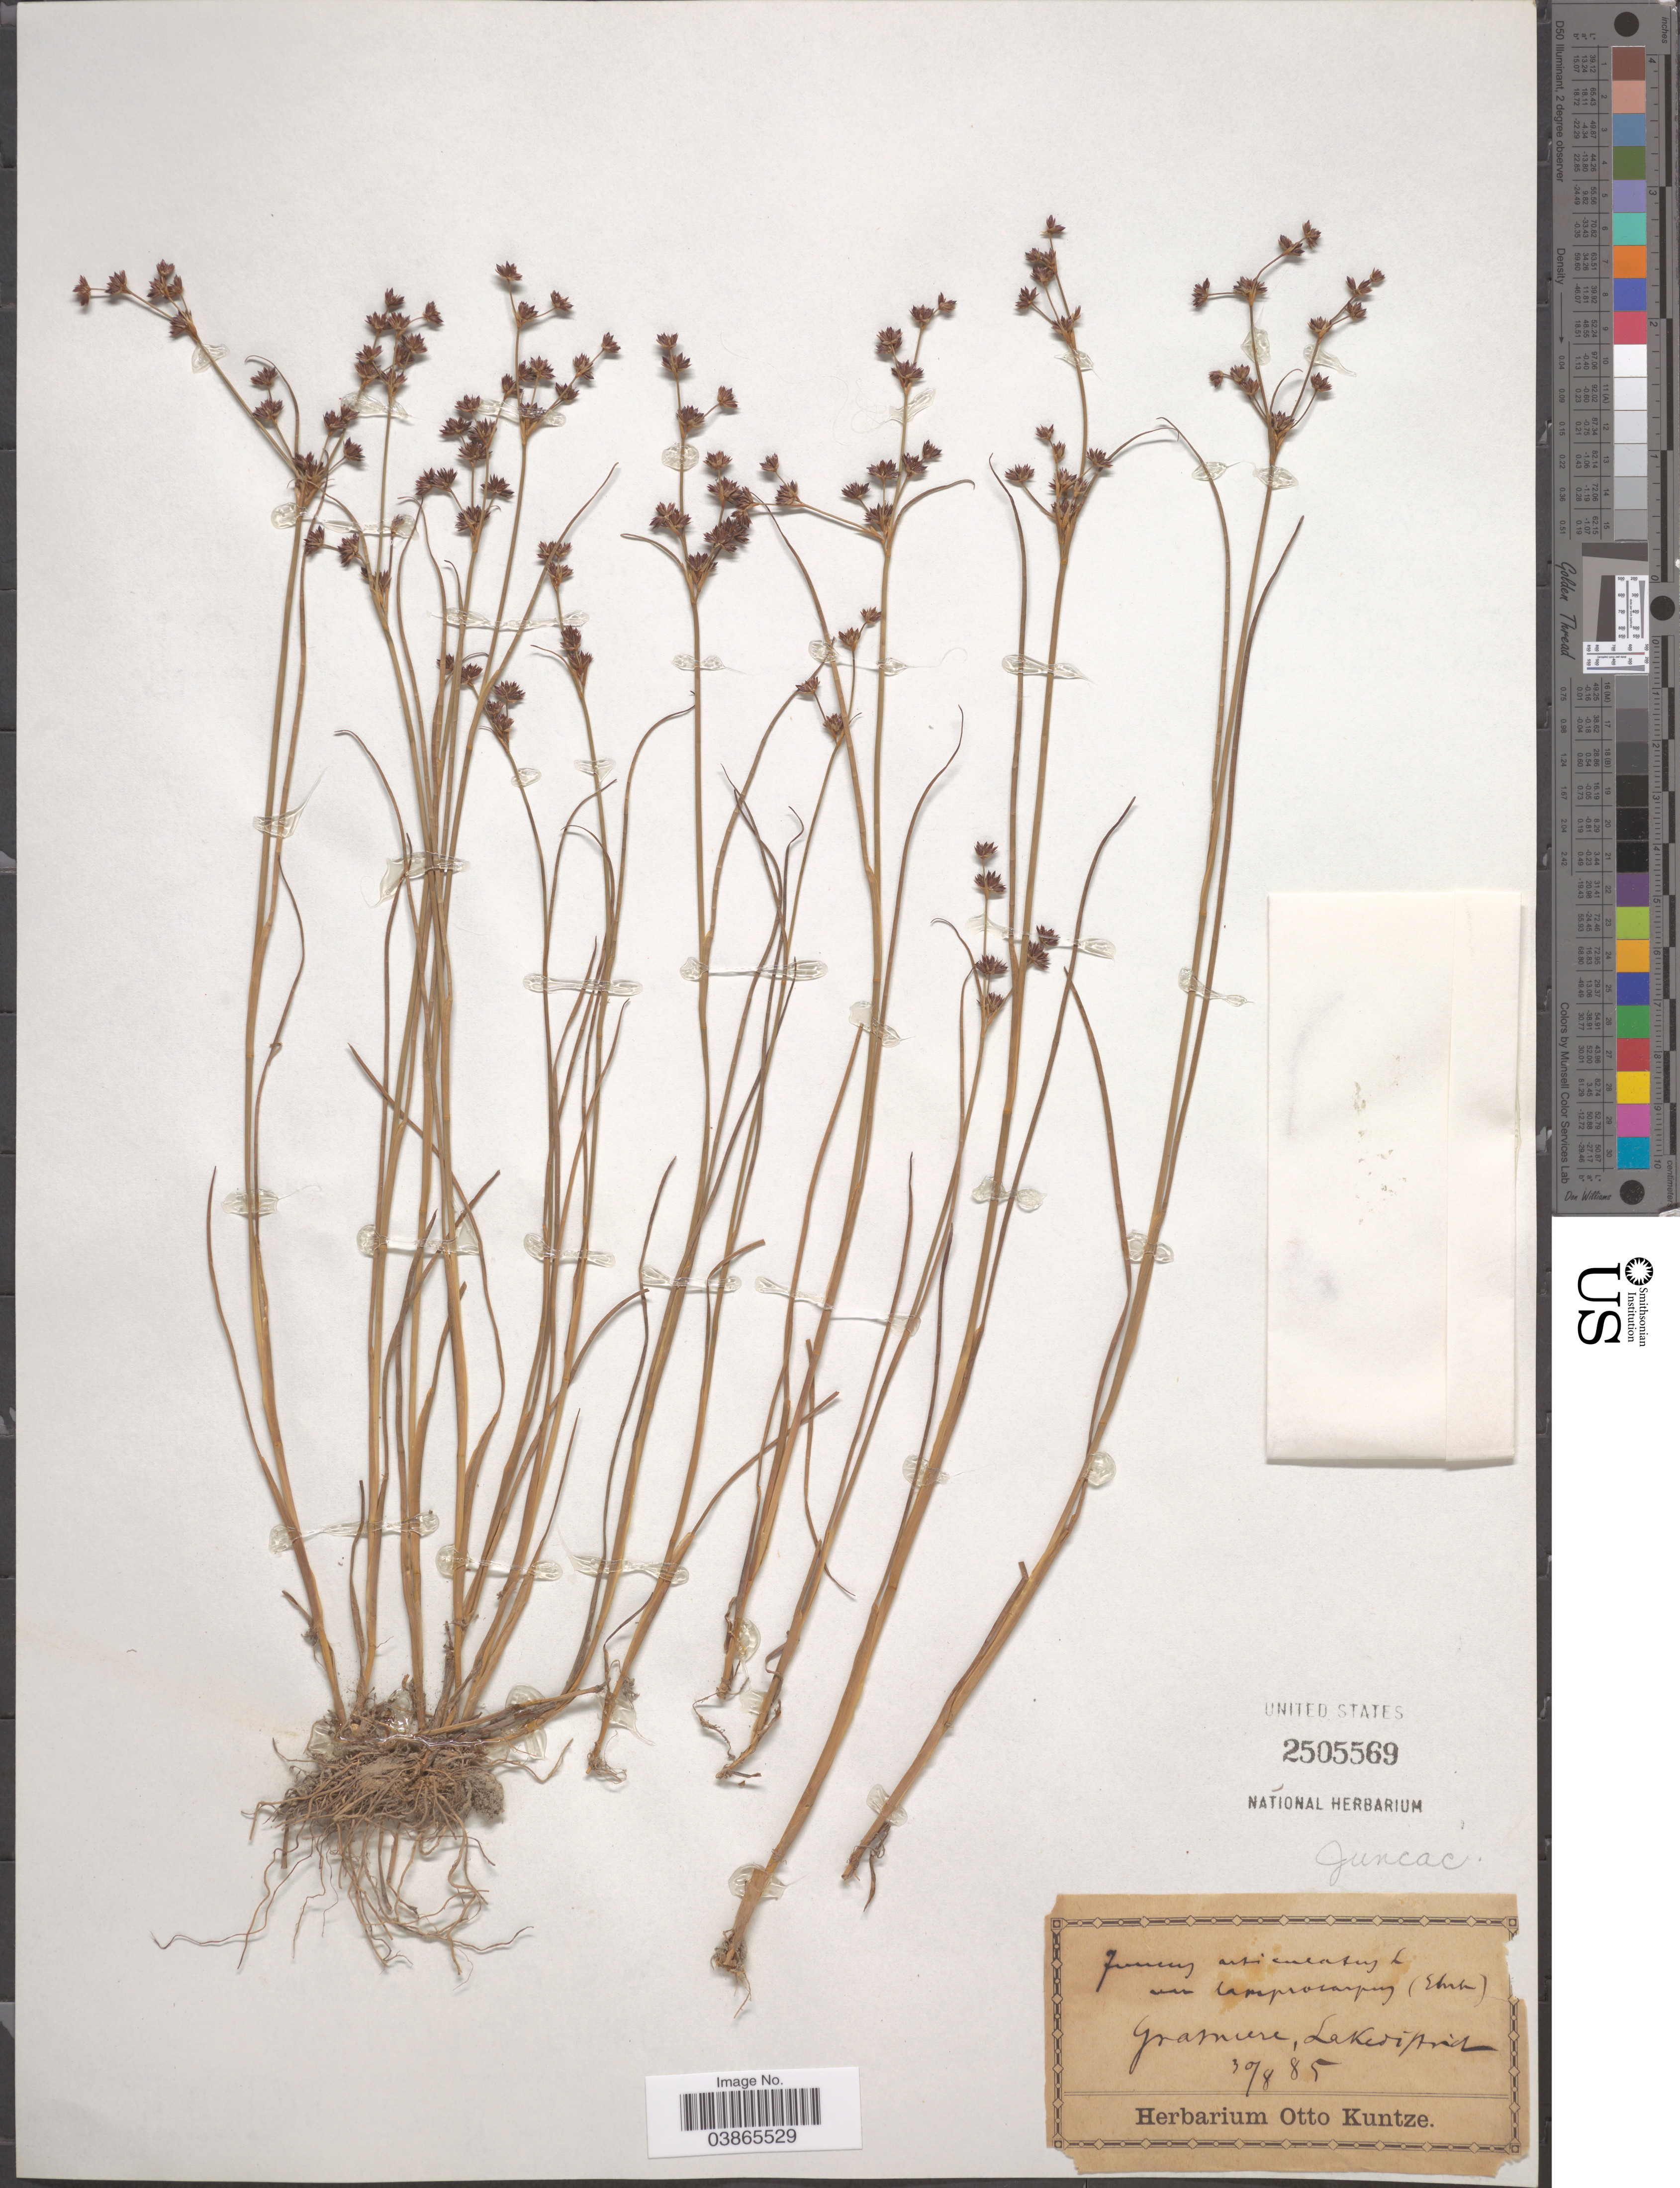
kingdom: Plantae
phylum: Tracheophyta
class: Liliopsida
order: Poales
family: Juncaceae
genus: Juncus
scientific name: Juncus lampocarpus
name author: Ehrh.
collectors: ex herb. Otto Kuntze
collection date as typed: Transcribed d/m/y: 30/8/85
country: United Kingdom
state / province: England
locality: Grasmere, Lake district.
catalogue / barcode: US 2505569